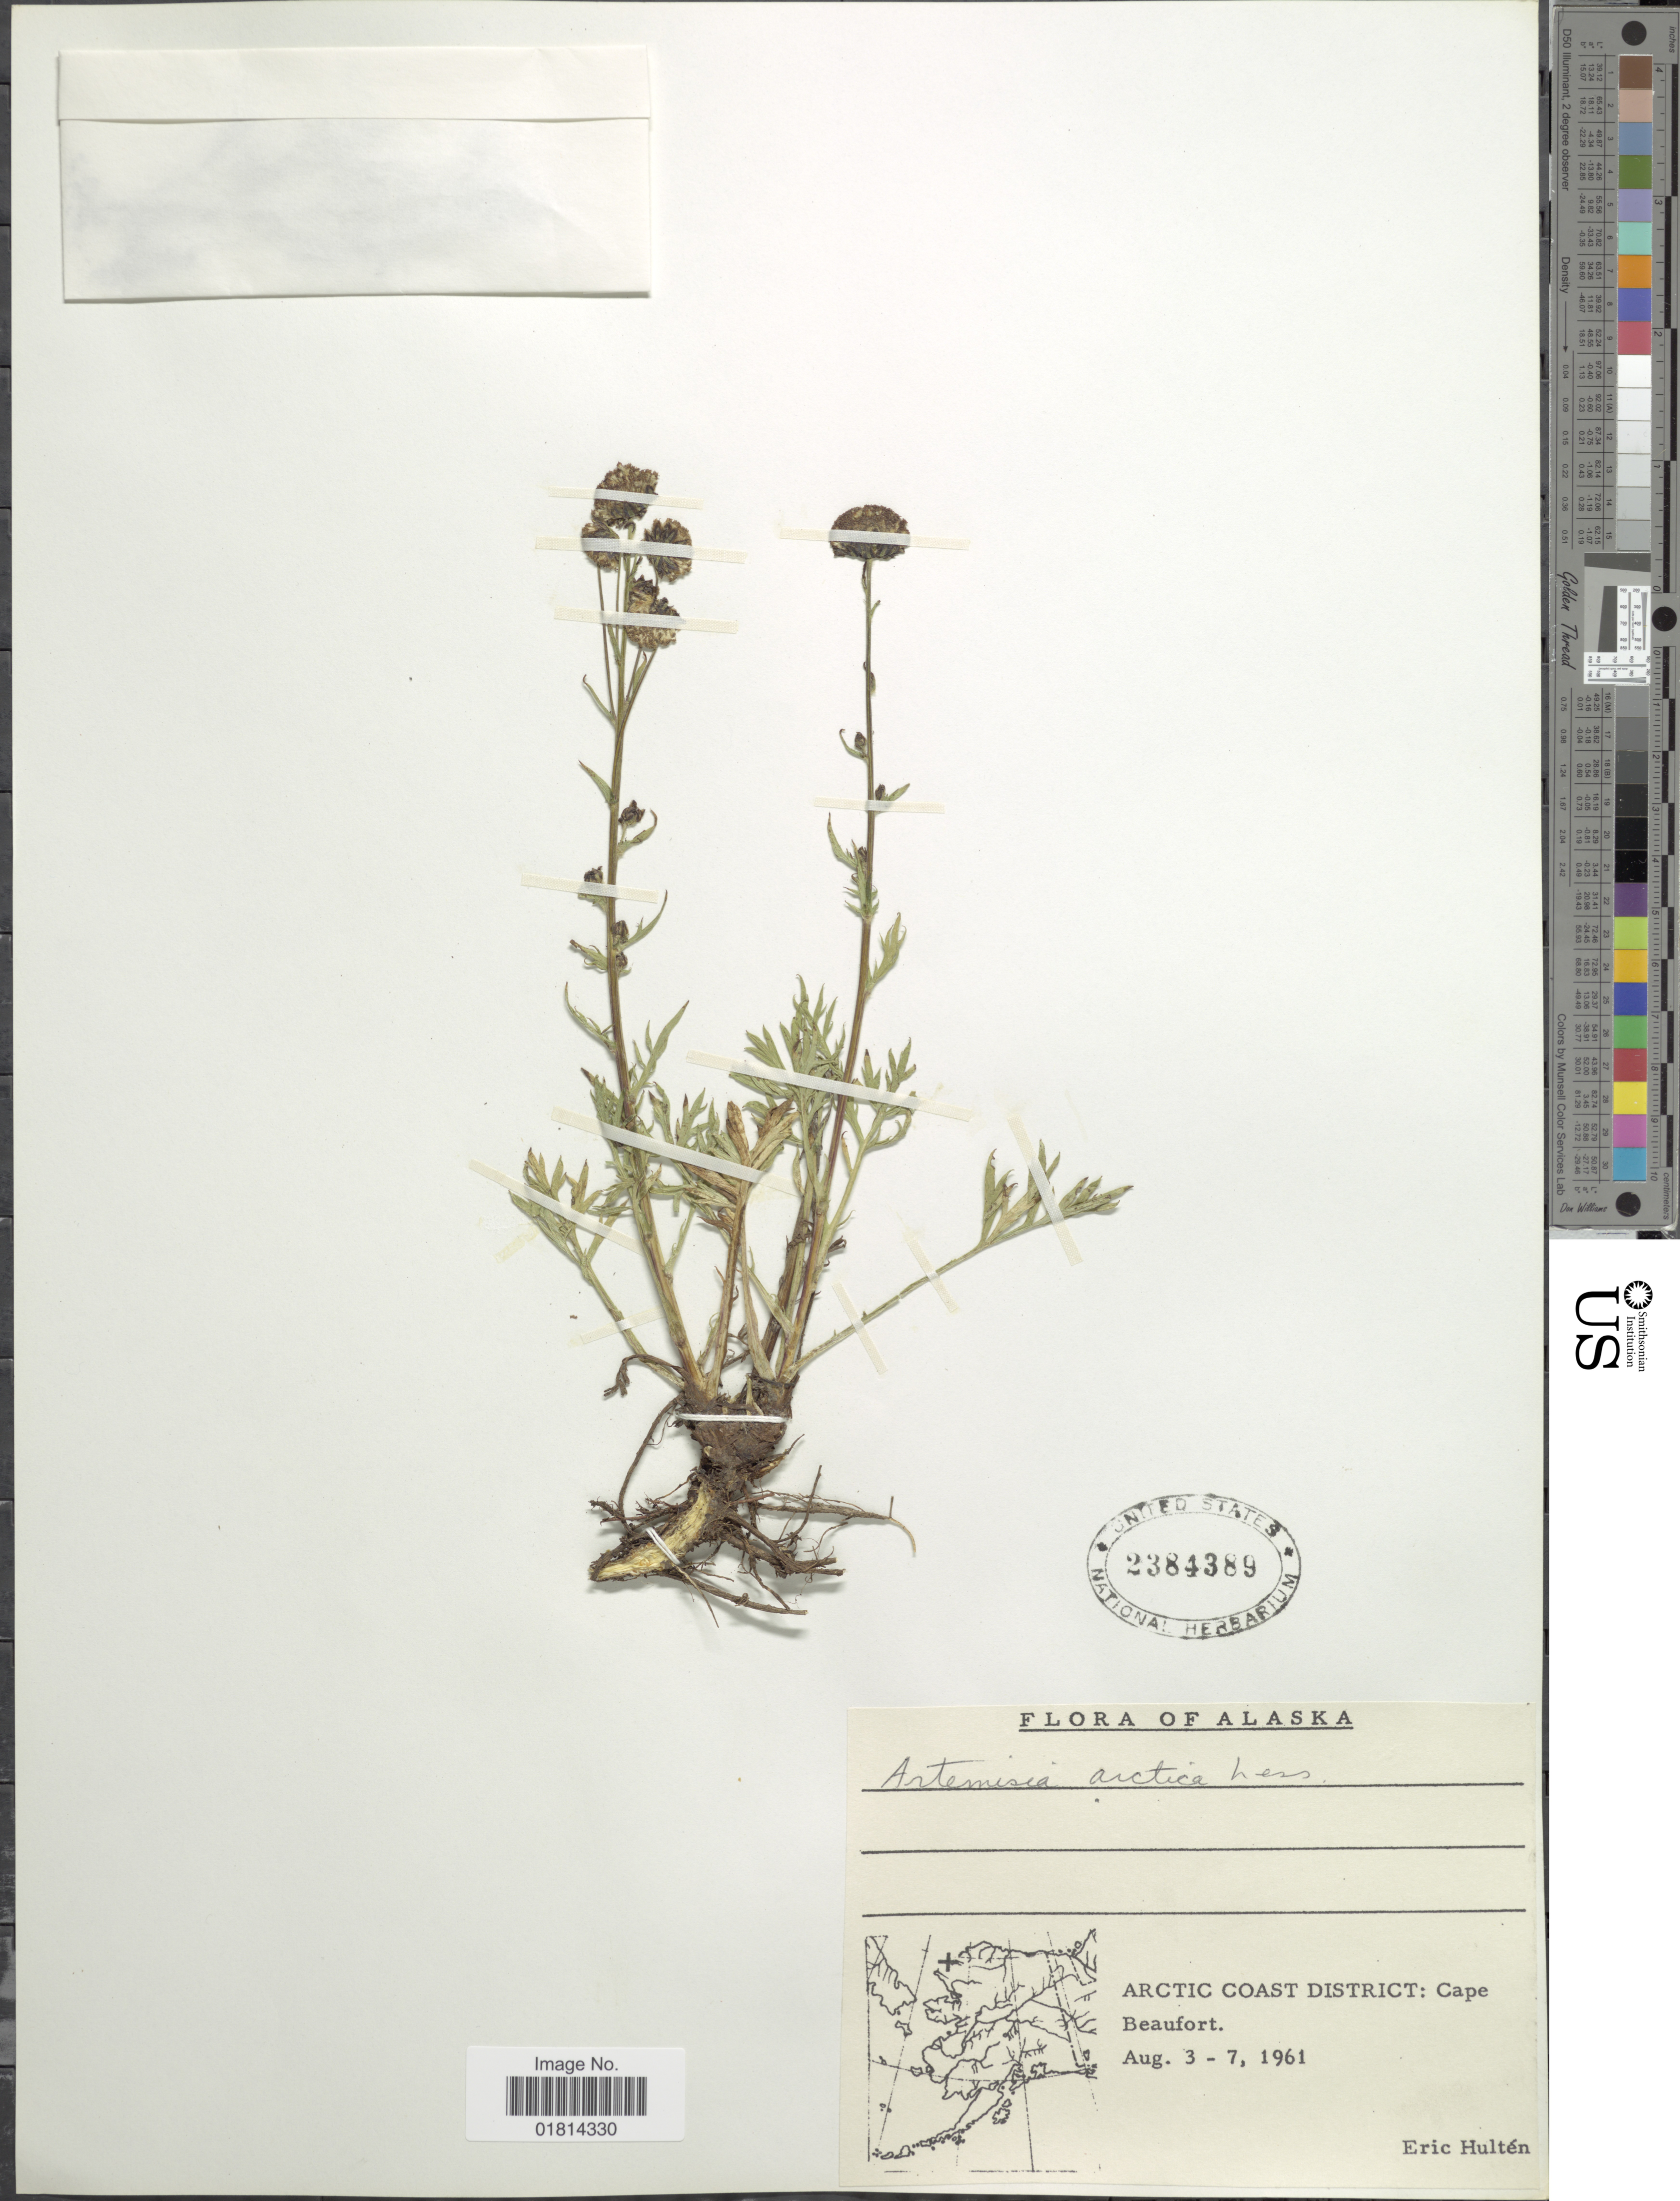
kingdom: Plantae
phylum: Tracheophyta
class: Magnoliopsida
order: Asterales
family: Asteraceae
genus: Artemisia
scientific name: Artemisia arctica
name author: Less.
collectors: E. G. Hultén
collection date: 1961-08-03/1961-08-07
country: United States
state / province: Alaska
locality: Arctic Coast District: Cape Beaufort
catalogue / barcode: US 2384389